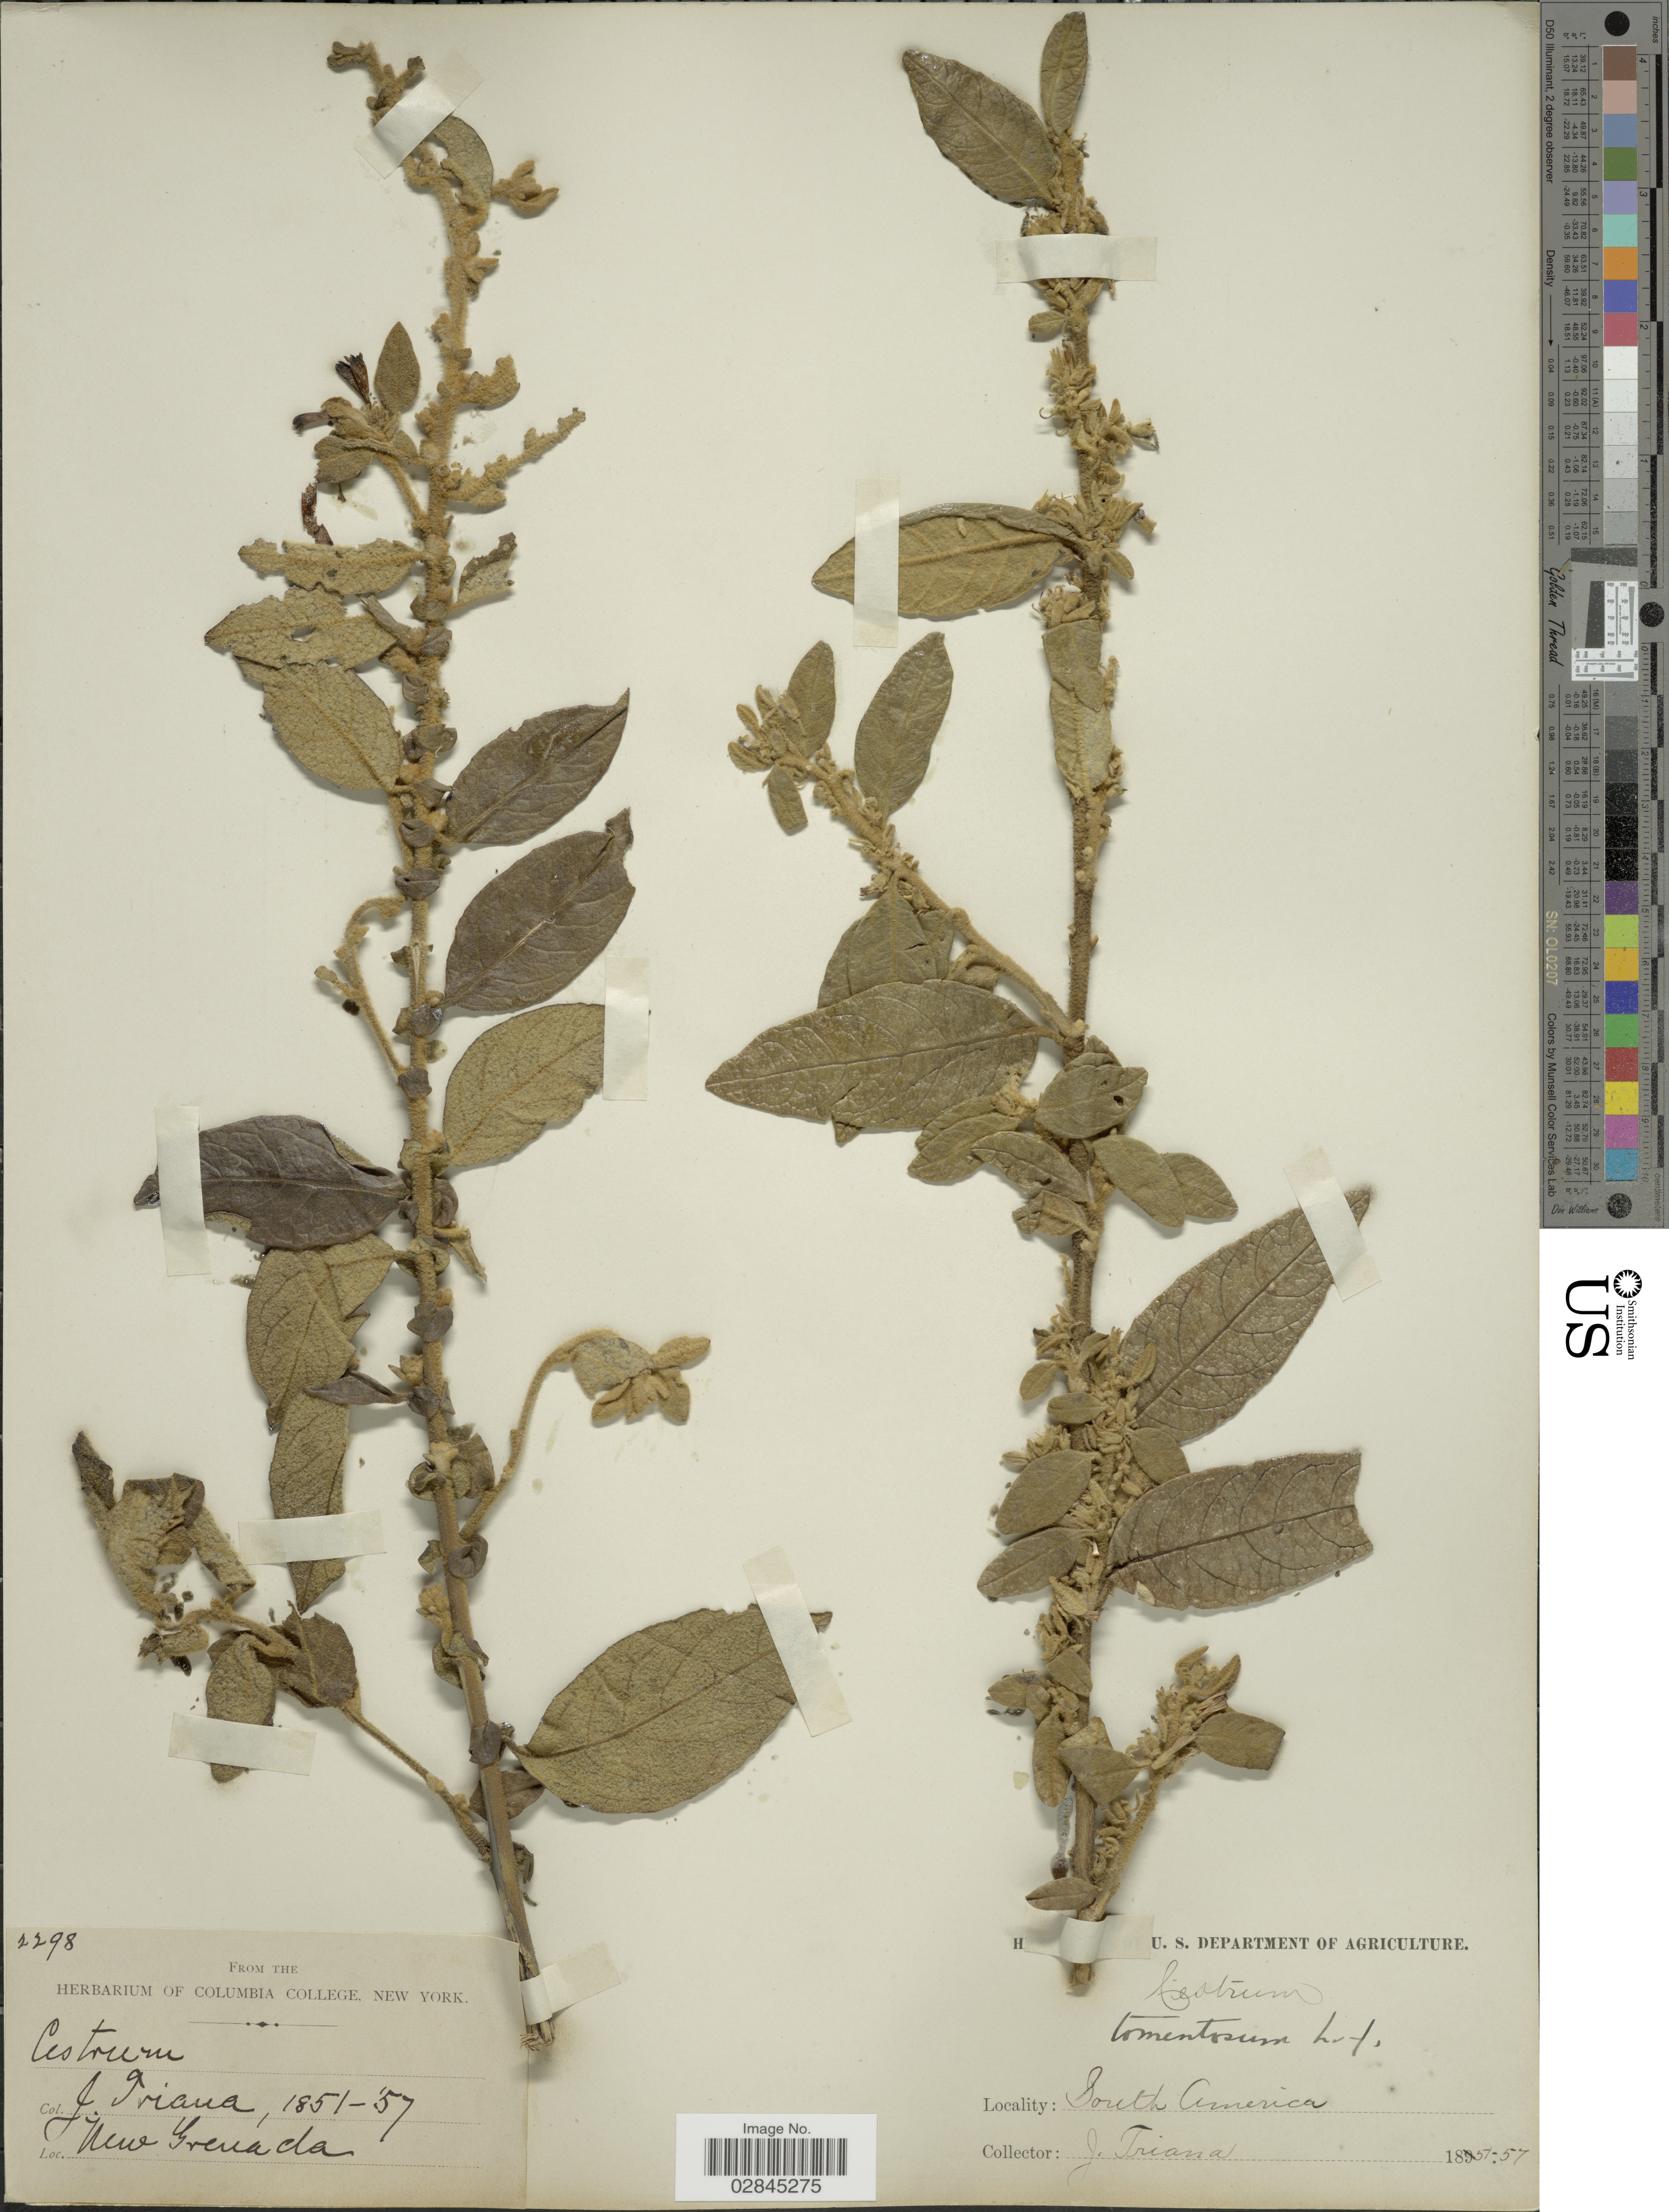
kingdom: Plantae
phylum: Tracheophyta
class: Magnoliopsida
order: Solanales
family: Solanaceae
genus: Cestrum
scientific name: Cestrum tomentosum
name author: L. f.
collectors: J. Triana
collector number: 2298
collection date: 1851/1857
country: Colombia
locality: New Grenada.